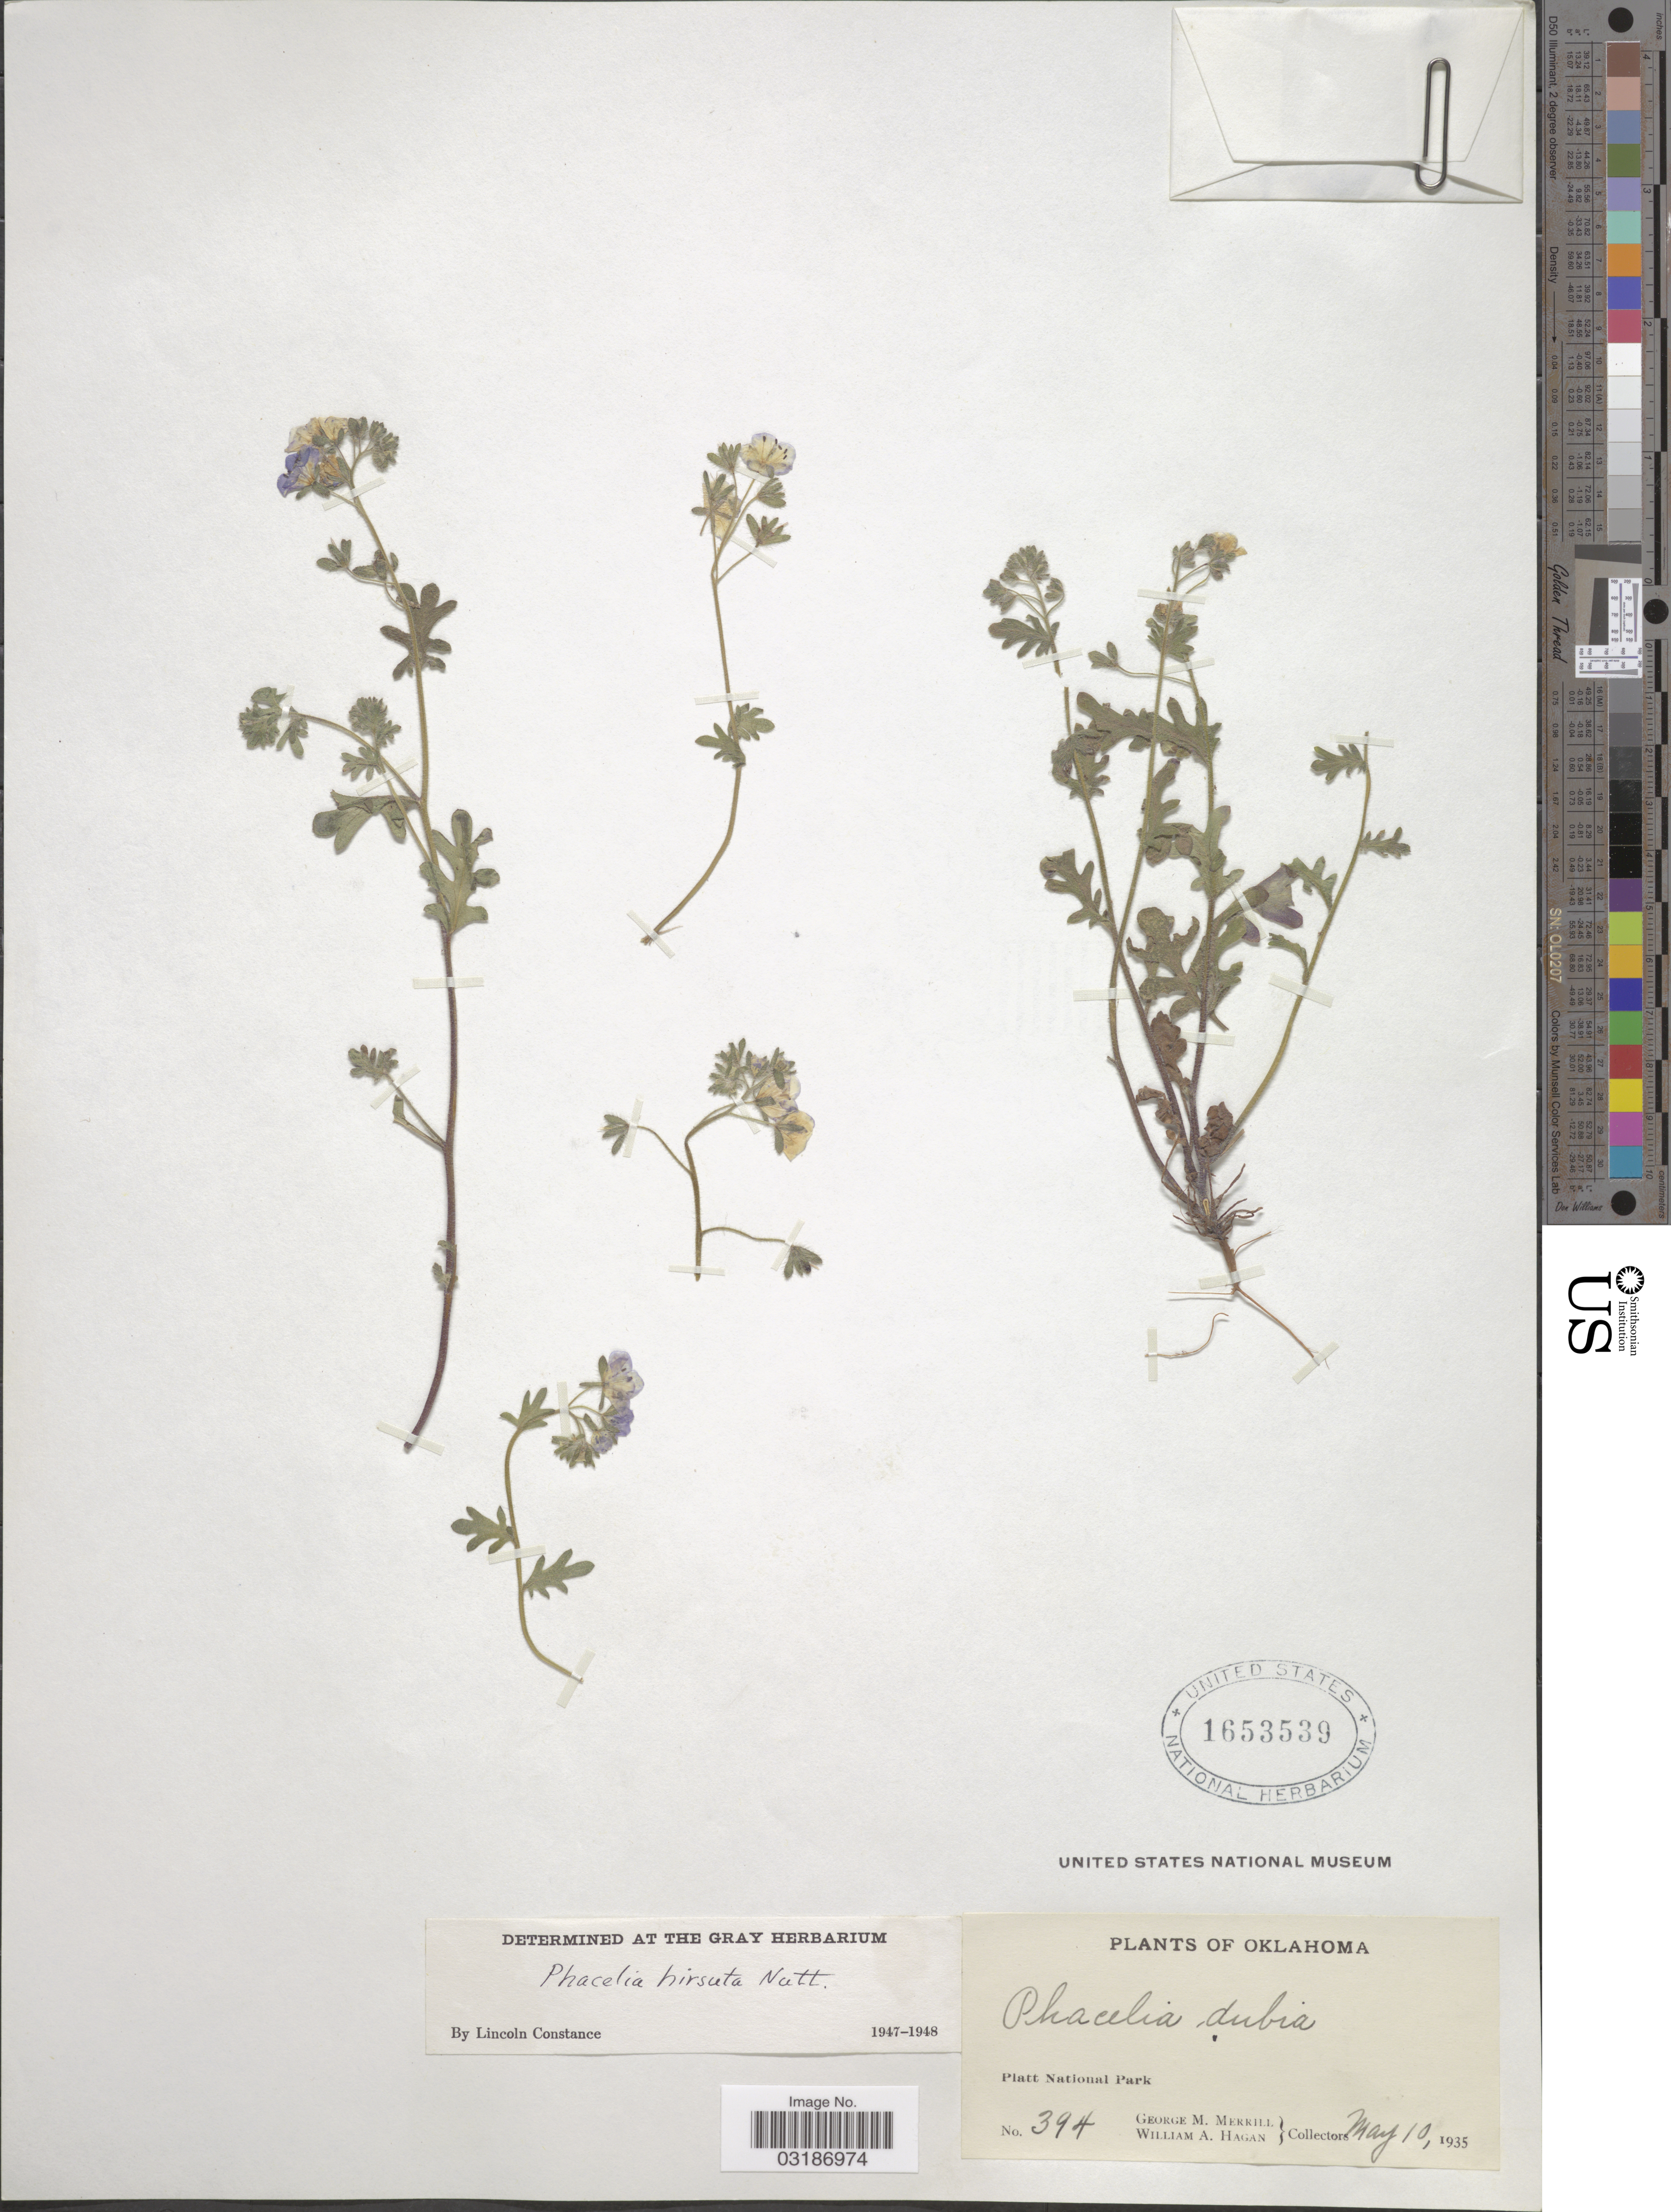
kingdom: Plantae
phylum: Tracheophyta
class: Magnoliopsida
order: Boraginales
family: Hydrophyllaceae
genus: Phacelia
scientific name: Phacelia hirsuta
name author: Nutt.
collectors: G. M. Merrill & W. Hagan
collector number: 394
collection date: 1935-05-10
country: United States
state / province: Oklahoma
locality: Platt National Park.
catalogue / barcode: US 1653539